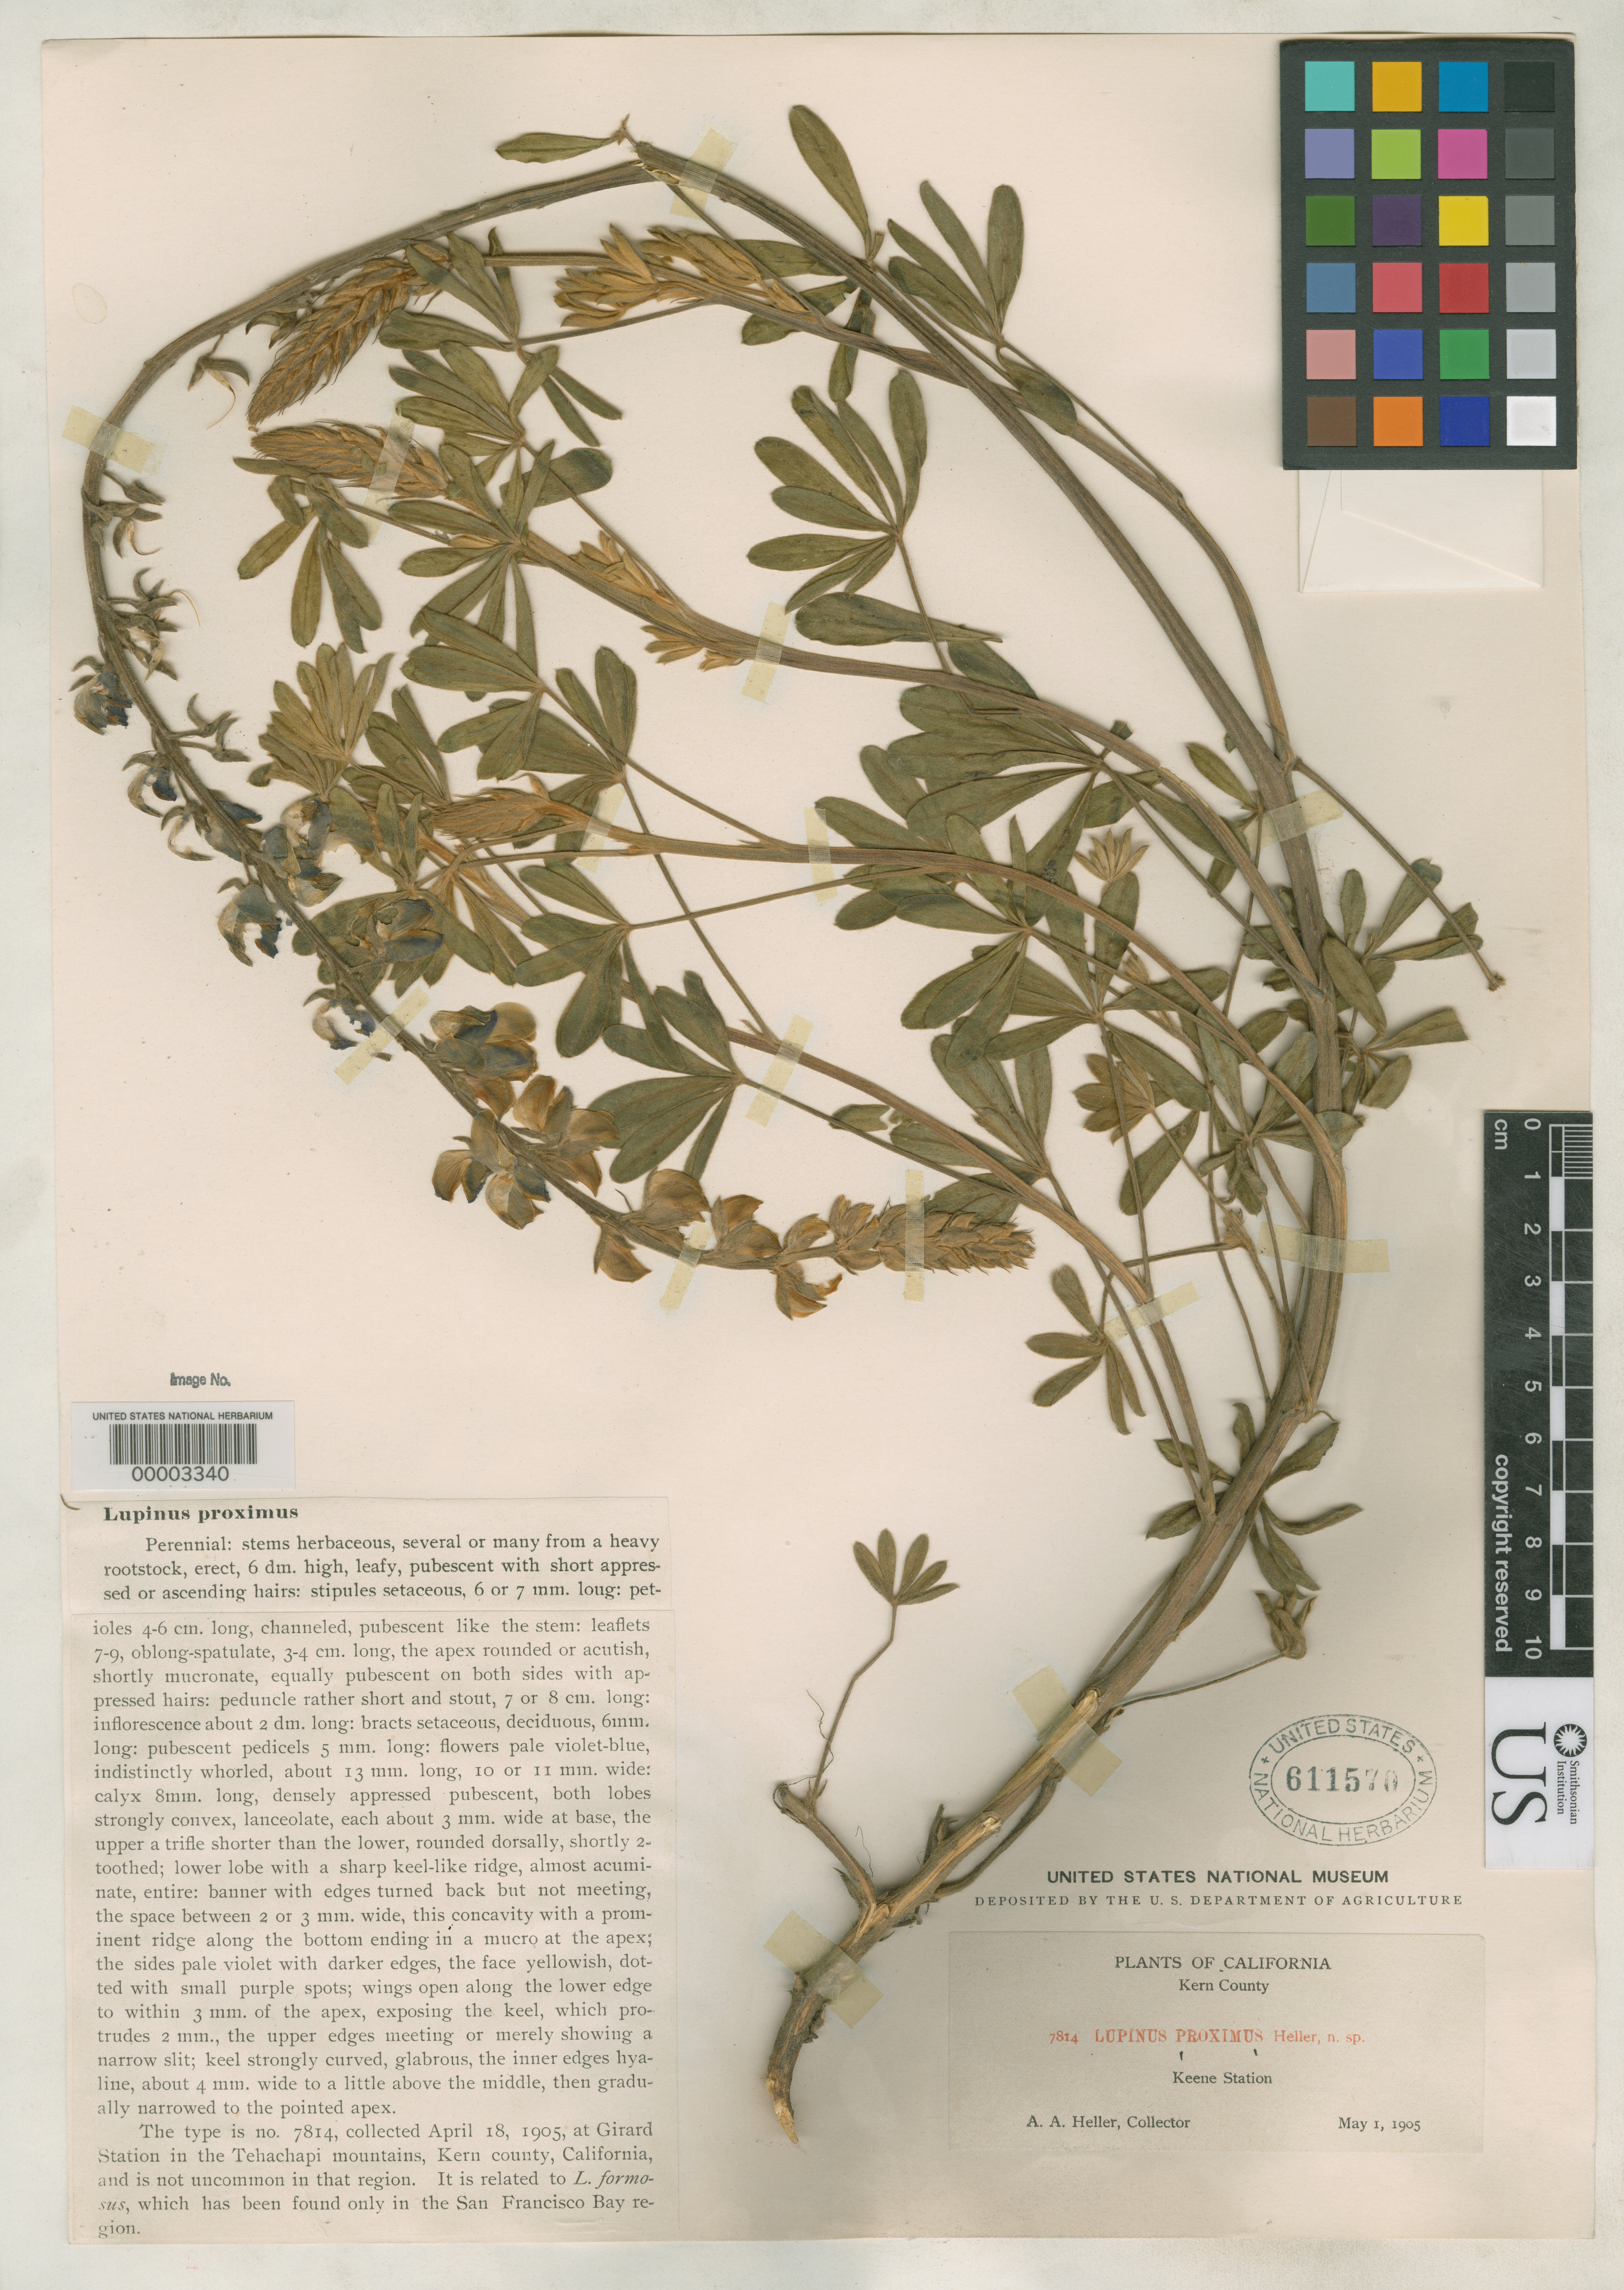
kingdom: Plantae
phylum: Tracheophyta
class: Magnoliopsida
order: Fabales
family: Fabaceae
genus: Lupinus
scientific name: Lupinus proximus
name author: A. Heller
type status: Possible Isotype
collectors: A. A. Heller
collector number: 7814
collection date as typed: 01 May 1905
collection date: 1905-05-01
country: United States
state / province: California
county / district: Kern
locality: Keene Station.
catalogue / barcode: US 611570